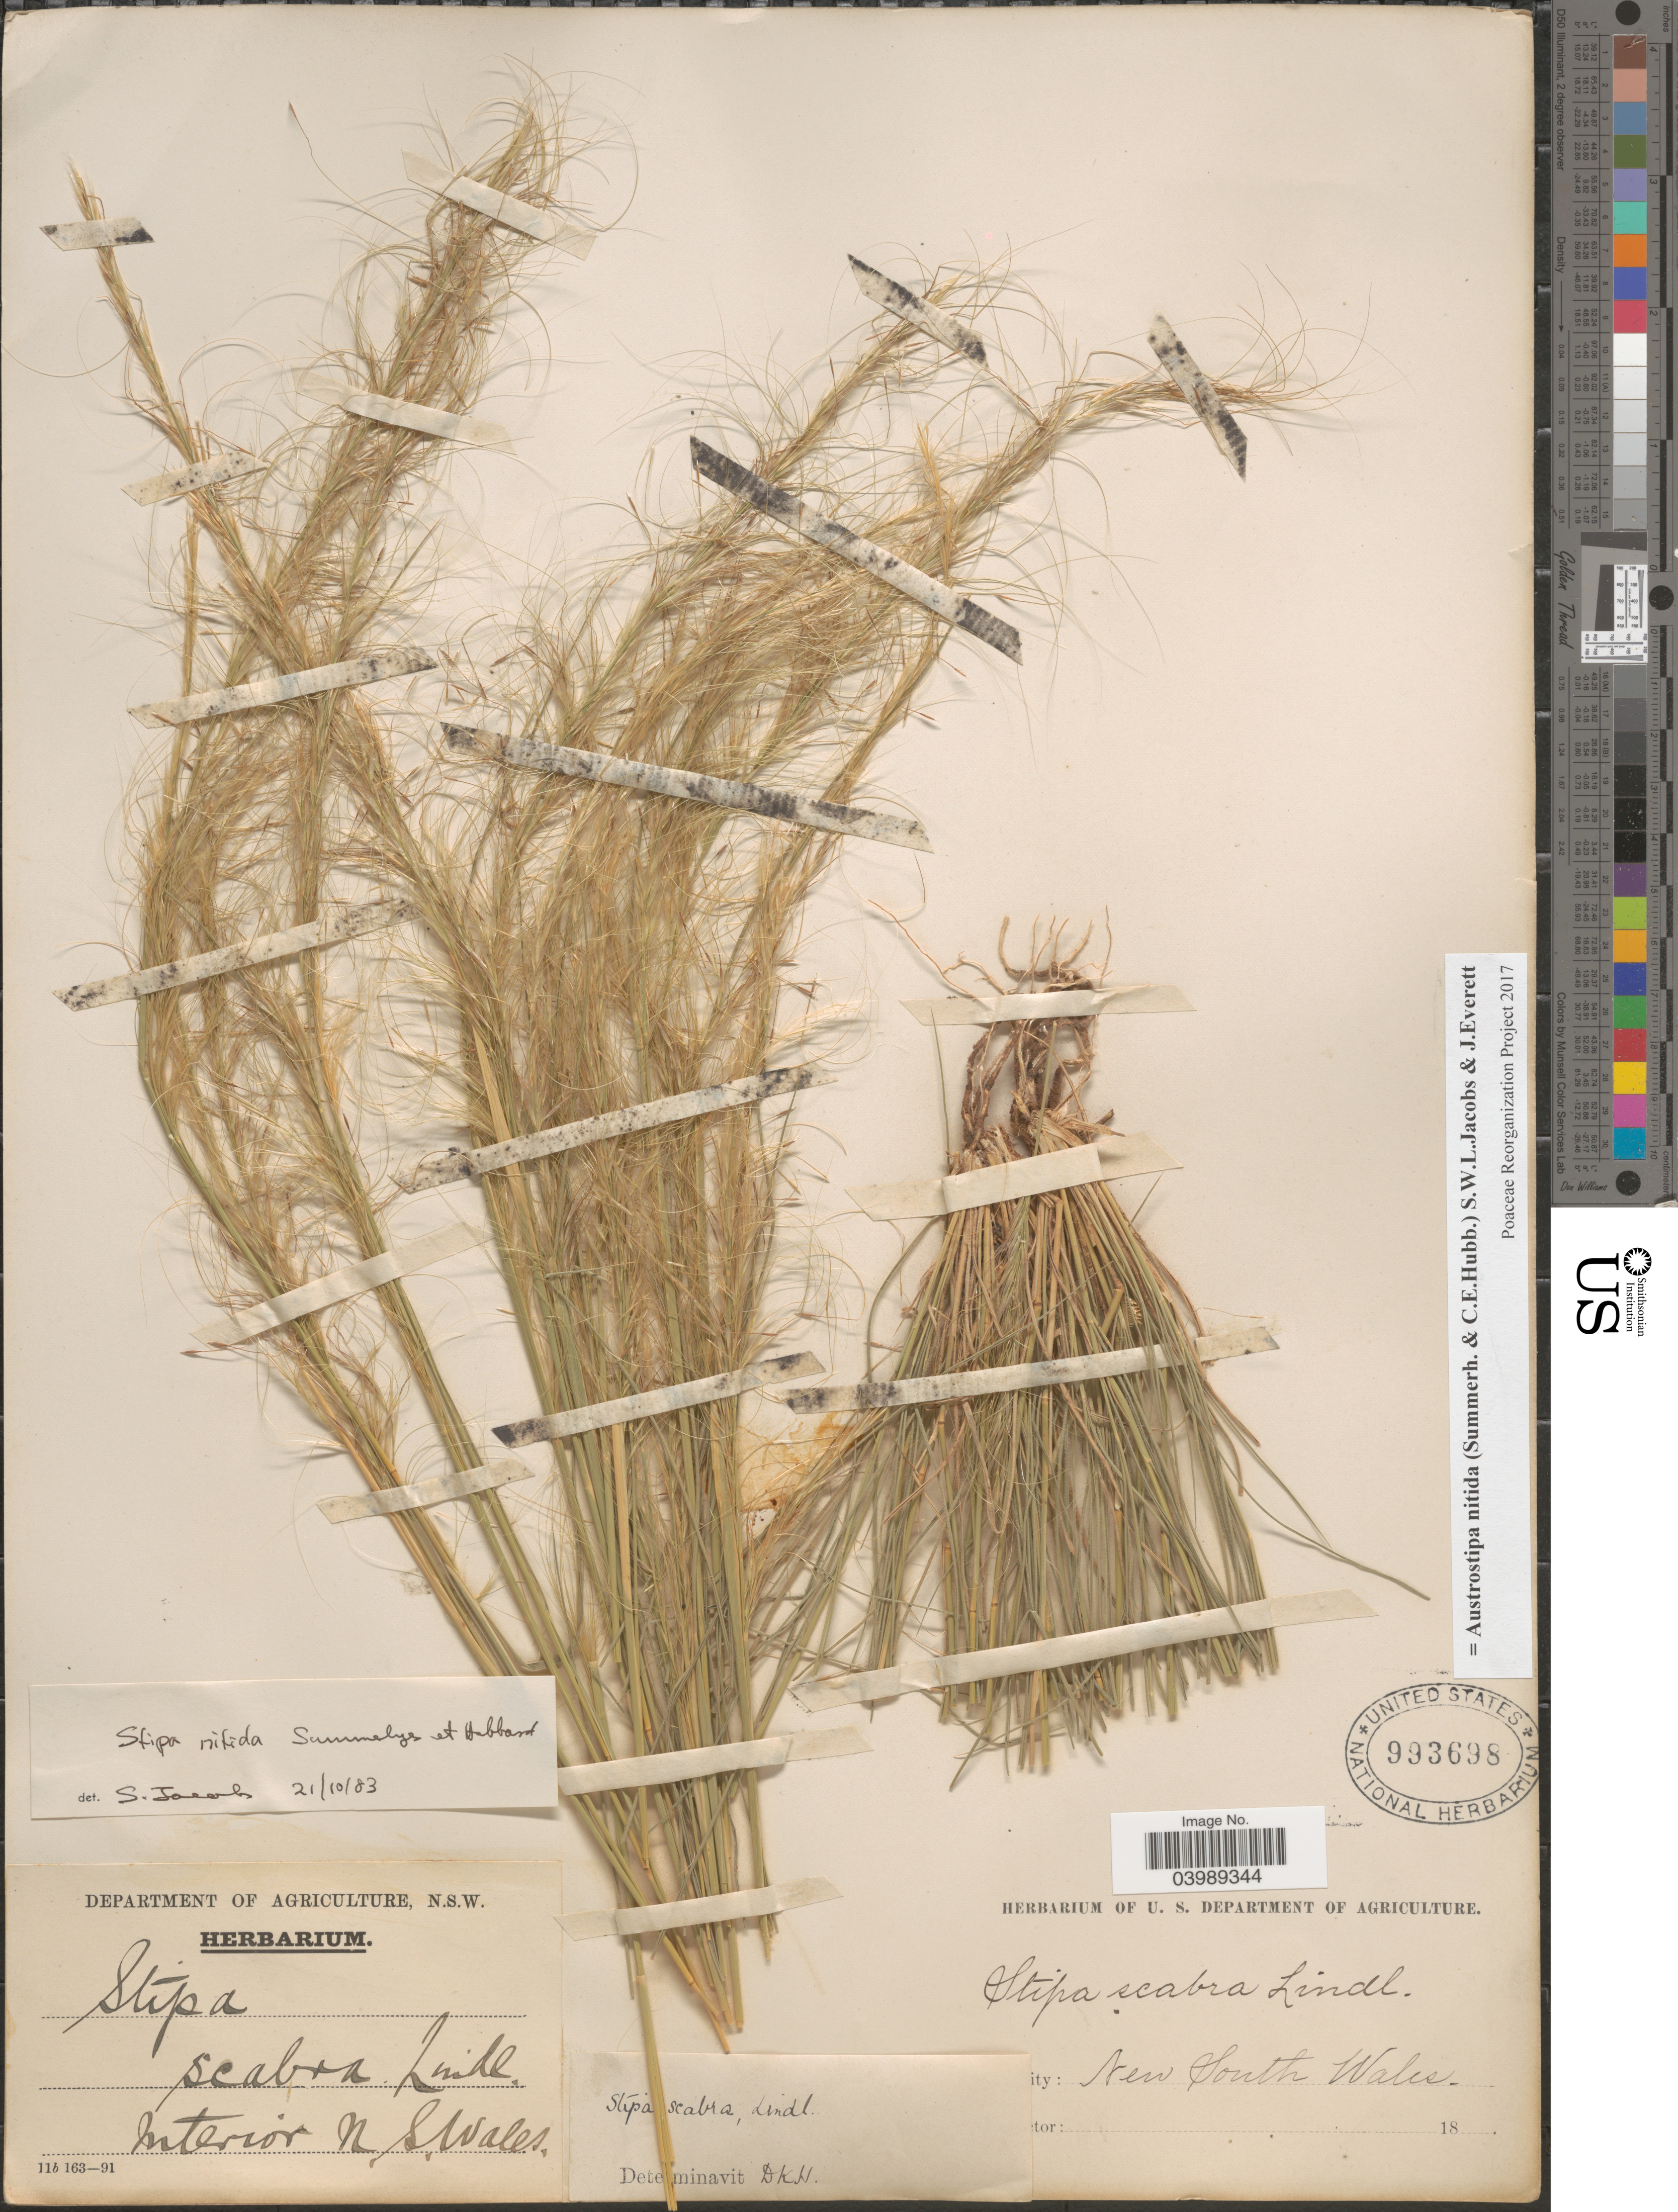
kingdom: Plantae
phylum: Tracheophyta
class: Liliopsida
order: Poales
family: Poaceae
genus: Austrostipa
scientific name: Austrostipa nitida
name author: (Summerh. & C.E. Hubb.) S.W.L. Jacobs & J. Everett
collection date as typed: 18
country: Australia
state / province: New South Wales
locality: Interior.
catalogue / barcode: US 993698